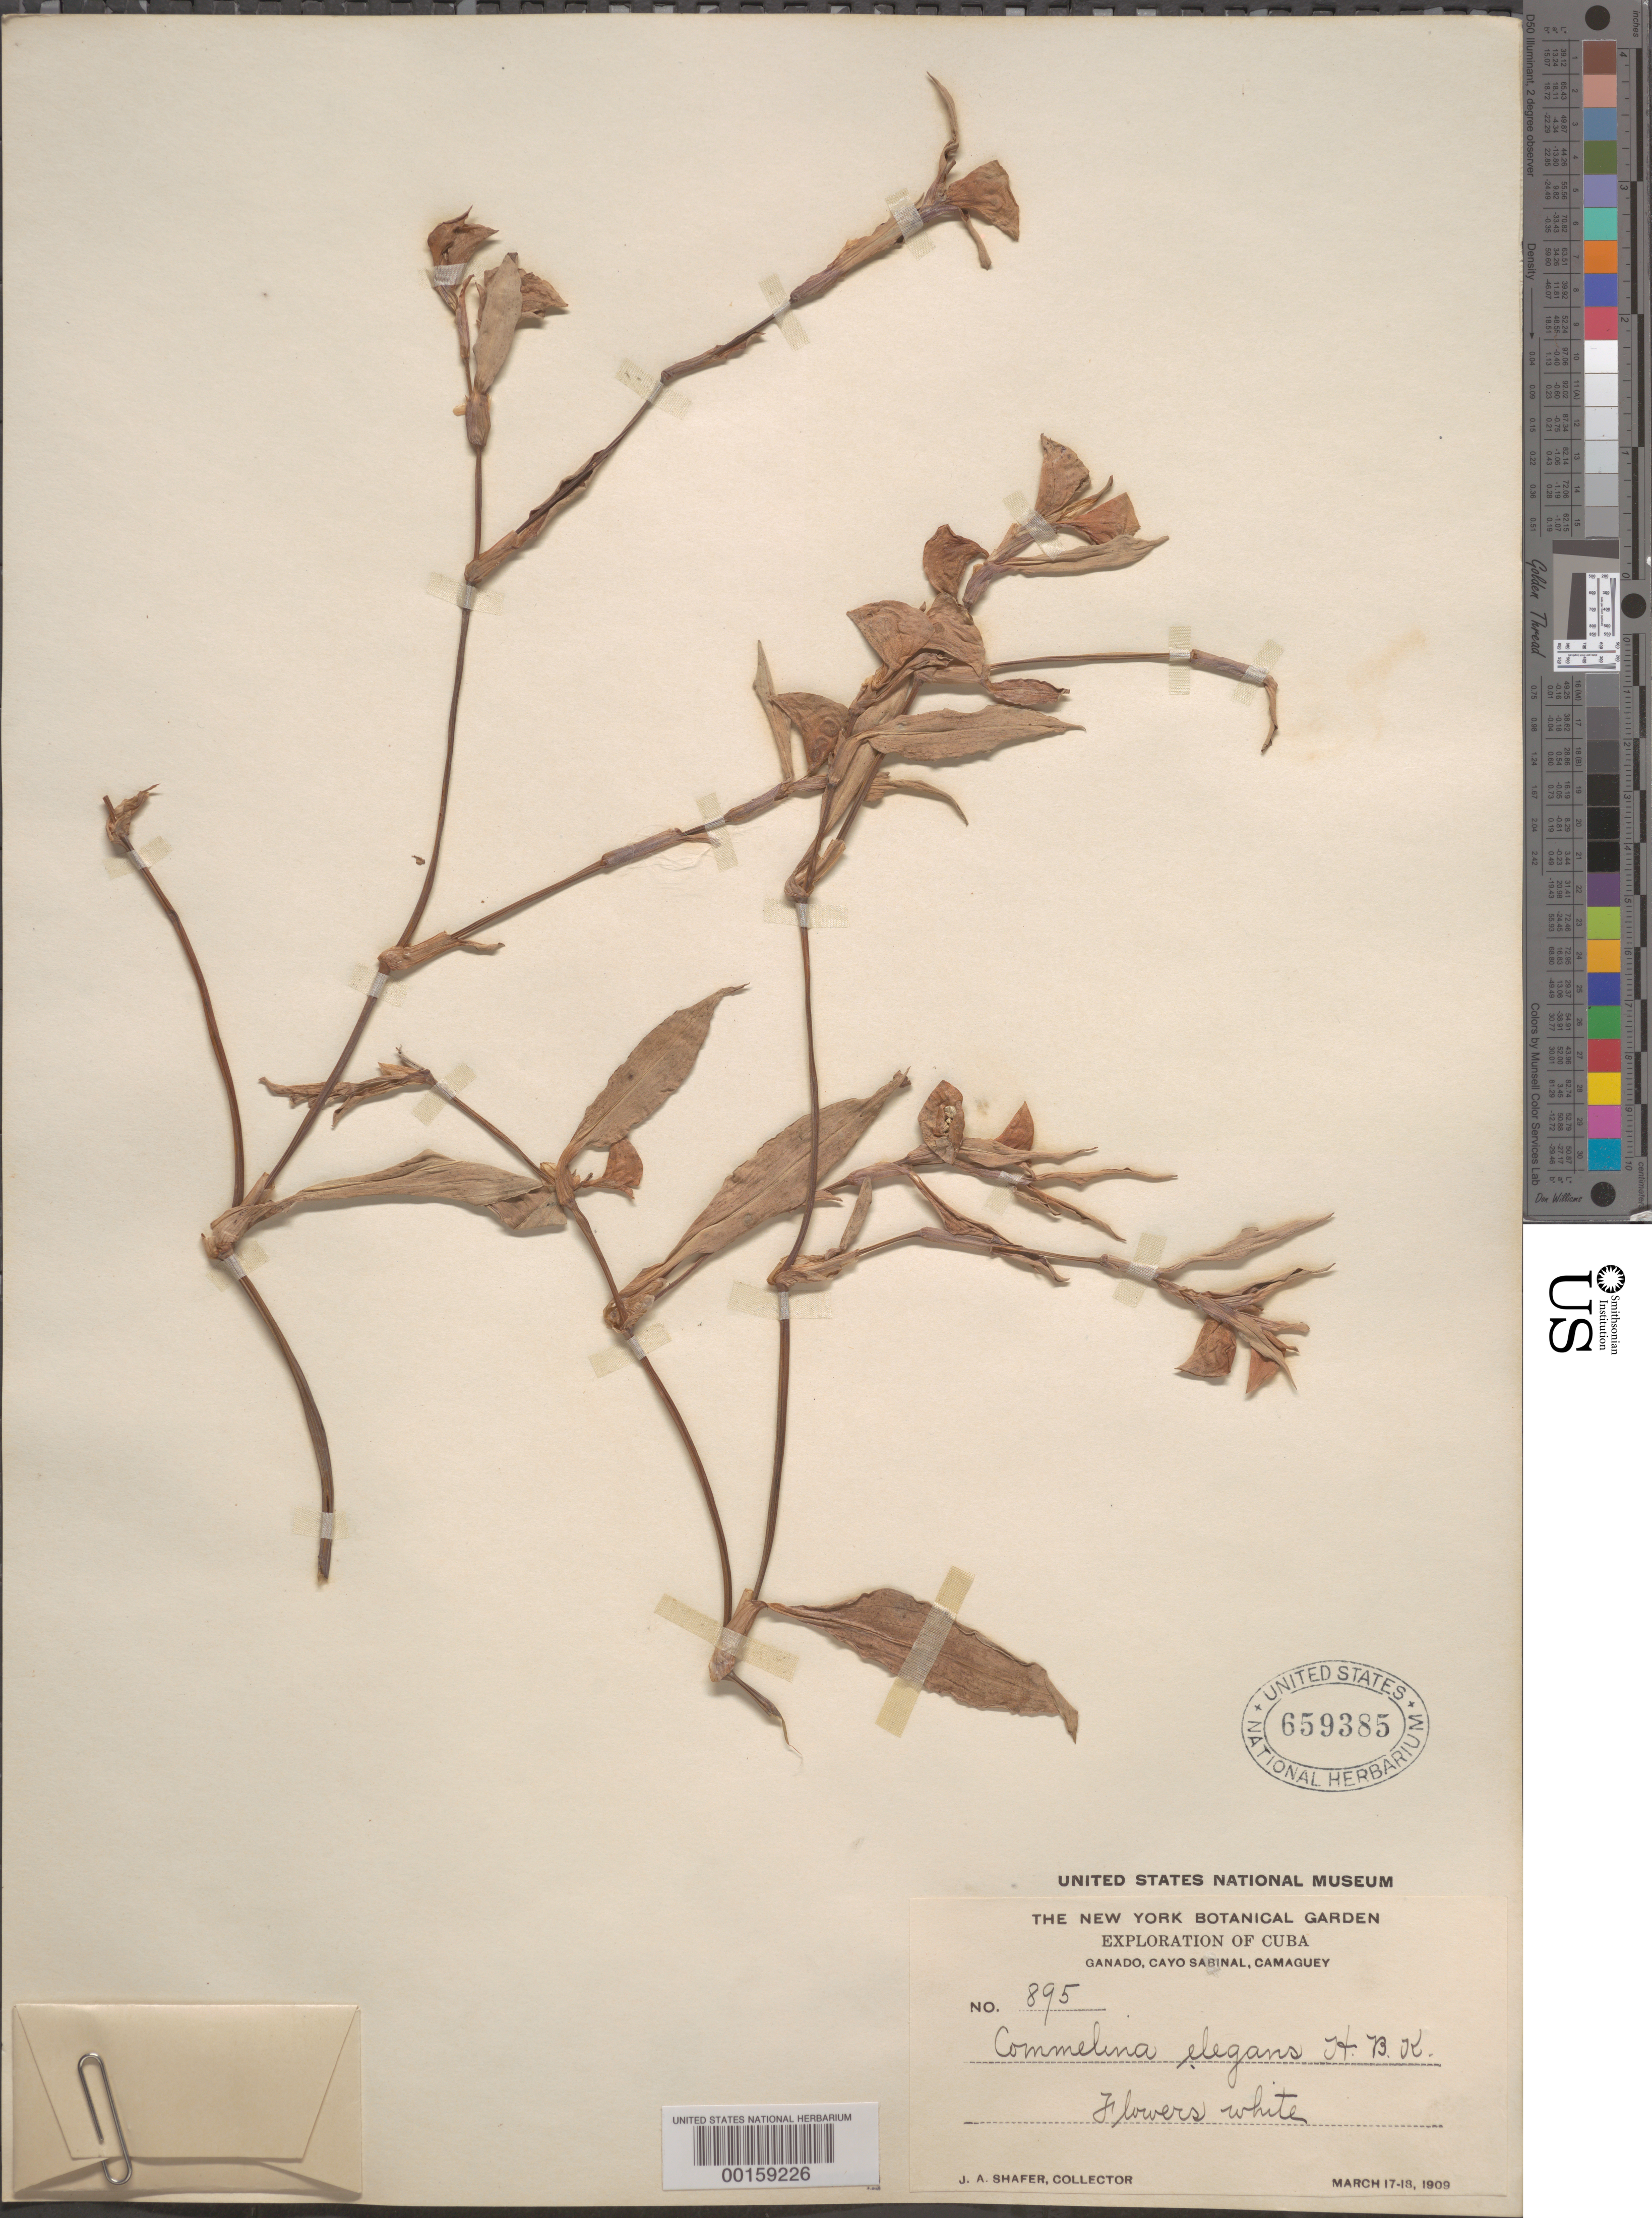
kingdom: Plantae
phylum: Tracheophyta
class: Liliopsida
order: Commelinales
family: Commelinaceae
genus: Commelina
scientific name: Commelina erecta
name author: L.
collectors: J. A. Shafer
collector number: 895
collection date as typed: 17 Mar 1909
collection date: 1909-03-17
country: Cuba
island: Greater Antilles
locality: Ganado; Cayo Sabinal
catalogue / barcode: US 659385